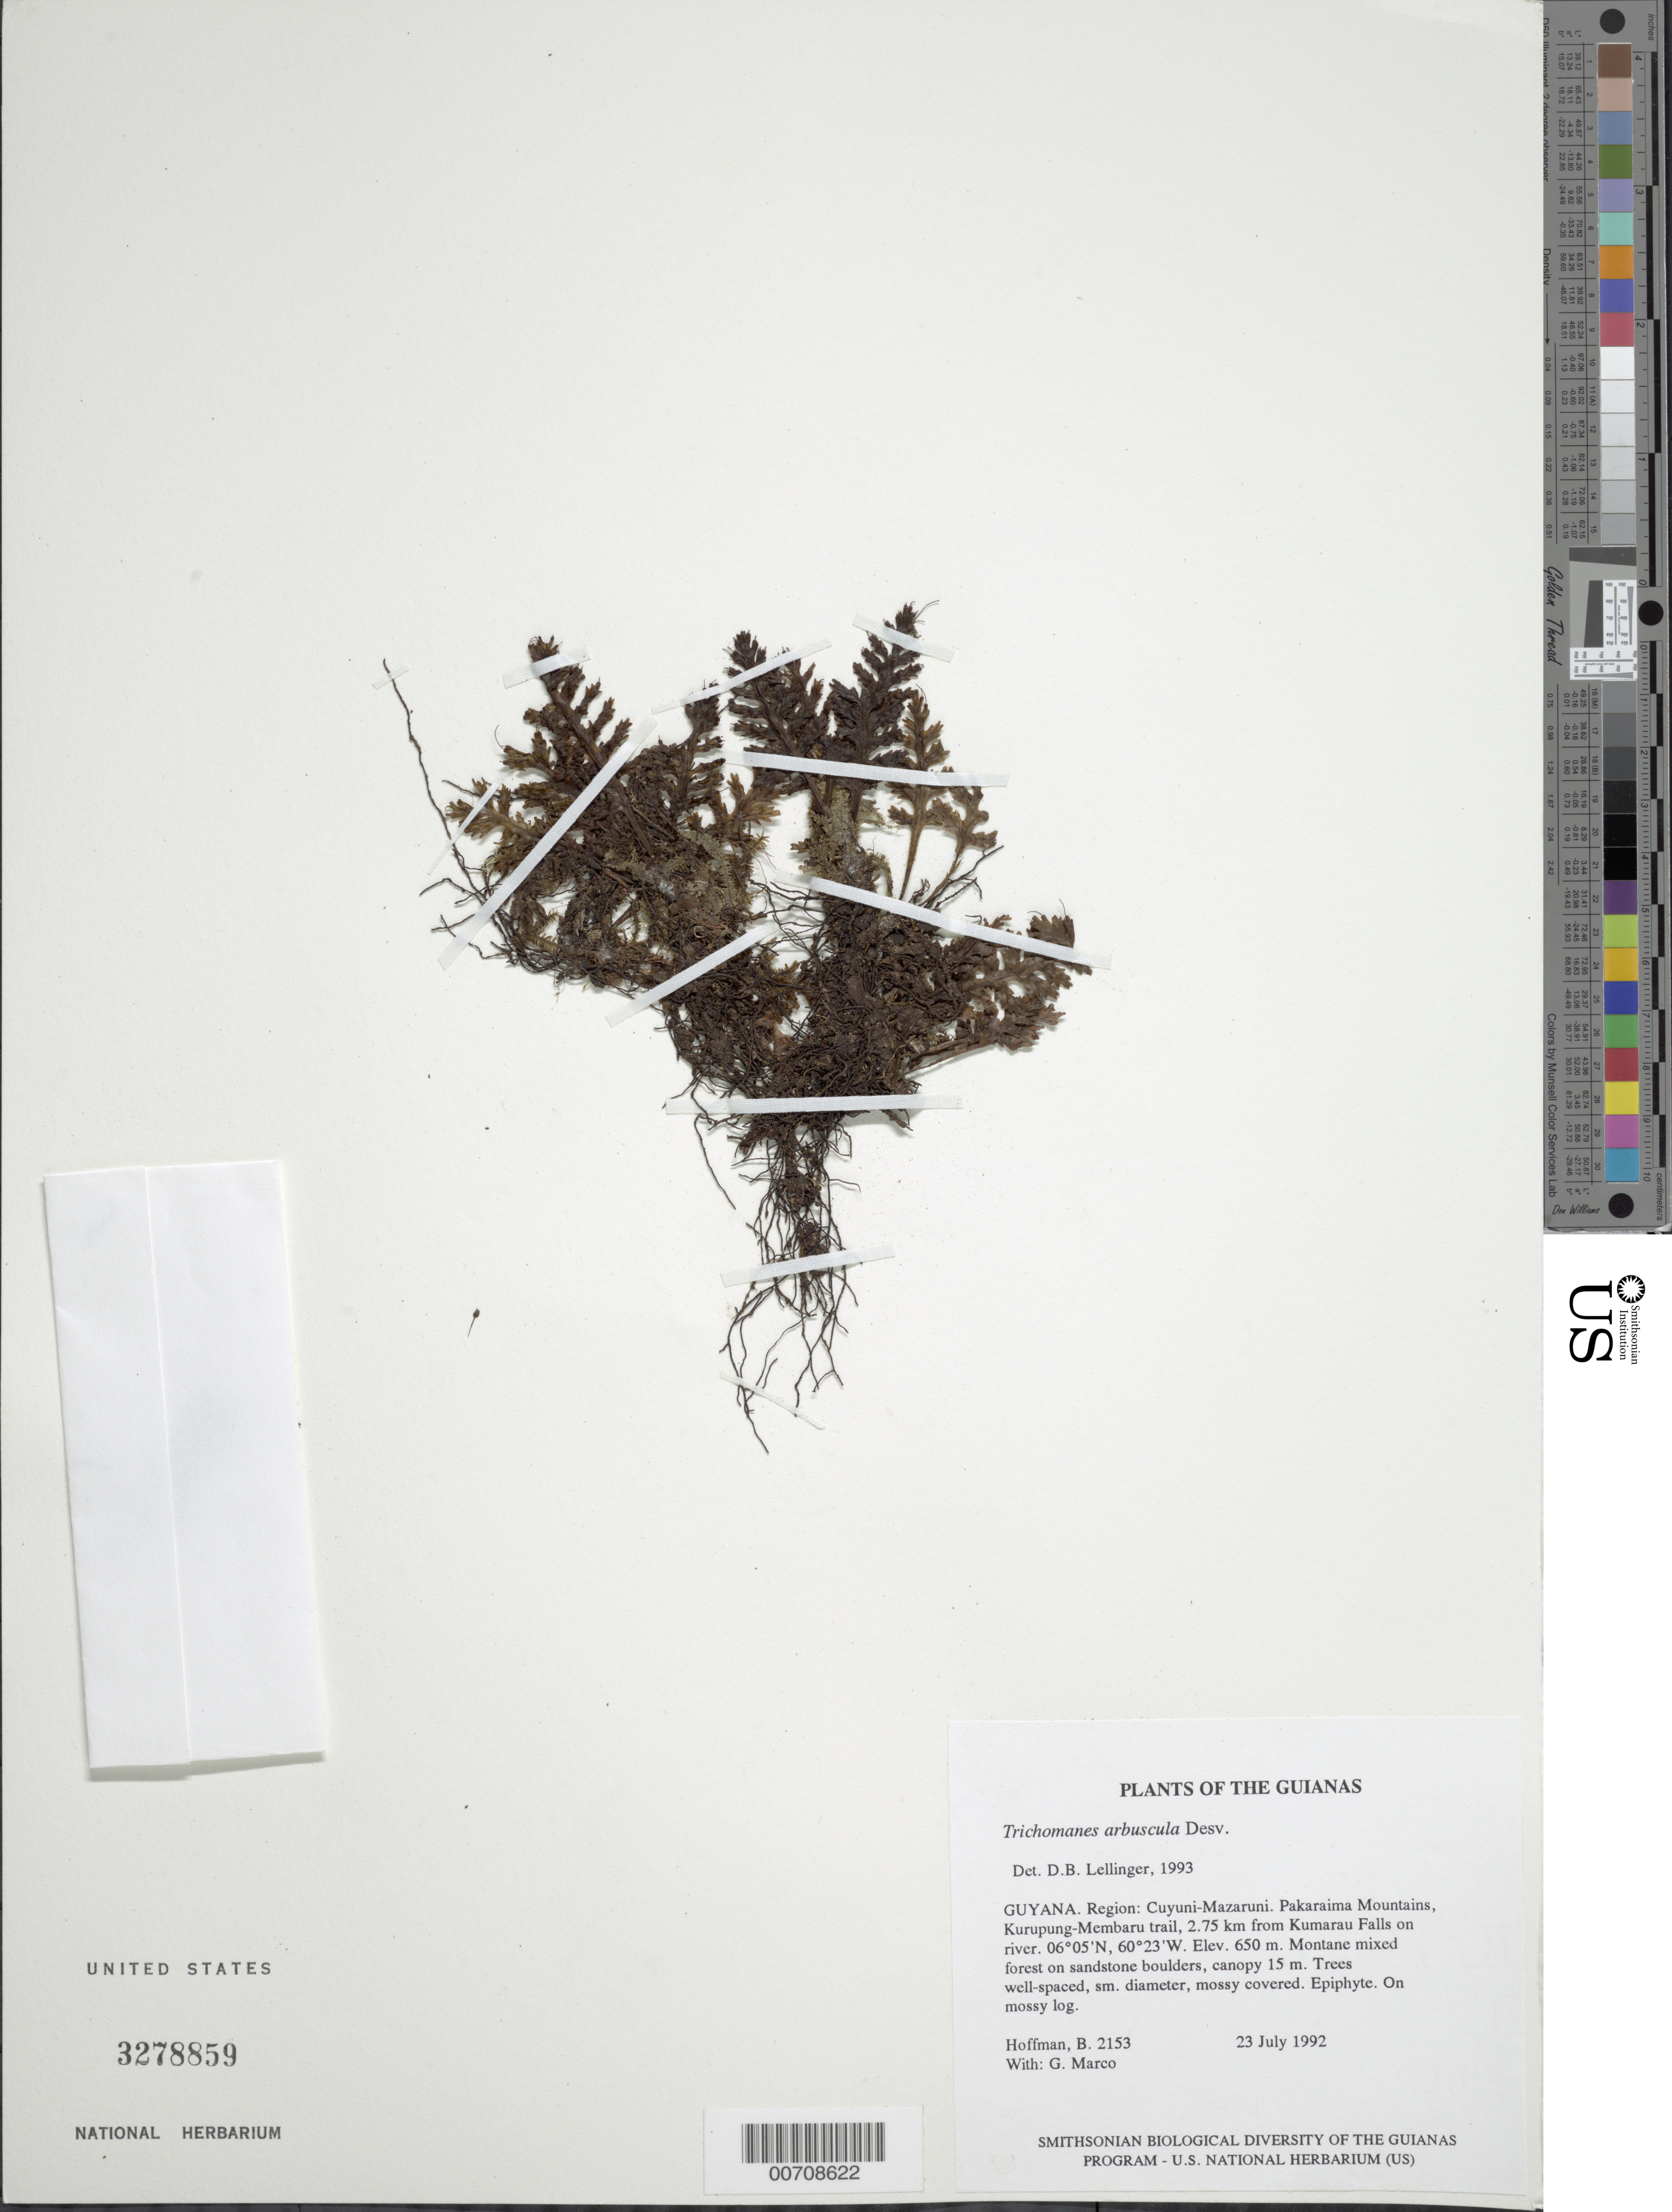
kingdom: Plantae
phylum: Tracheophyta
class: Polypodiopsida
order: Hymenophyllales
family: Hymenophyllaceae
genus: Trichomanes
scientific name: Trichomanes arbuscula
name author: Desv.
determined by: Lellinger, David B., (BOT), Smithsonian Institution - National Museum of Natural History (UNITED STATES)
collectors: B. Hoffman & G. Marco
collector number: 2153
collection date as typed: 23 July 1992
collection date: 1992-07-23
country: Guyana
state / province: Cuyuni-Mazaruni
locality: Pakaraima Mountains, Kurupung-Membaru trail, 2.75 km WSW from Kumarau Falls on Kurupung River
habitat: Montane mixed forest on sandstone boulders, canopy 15 m. Trees well-spaced, sm. diameter, mossy covered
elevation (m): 650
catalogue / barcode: US 3278859